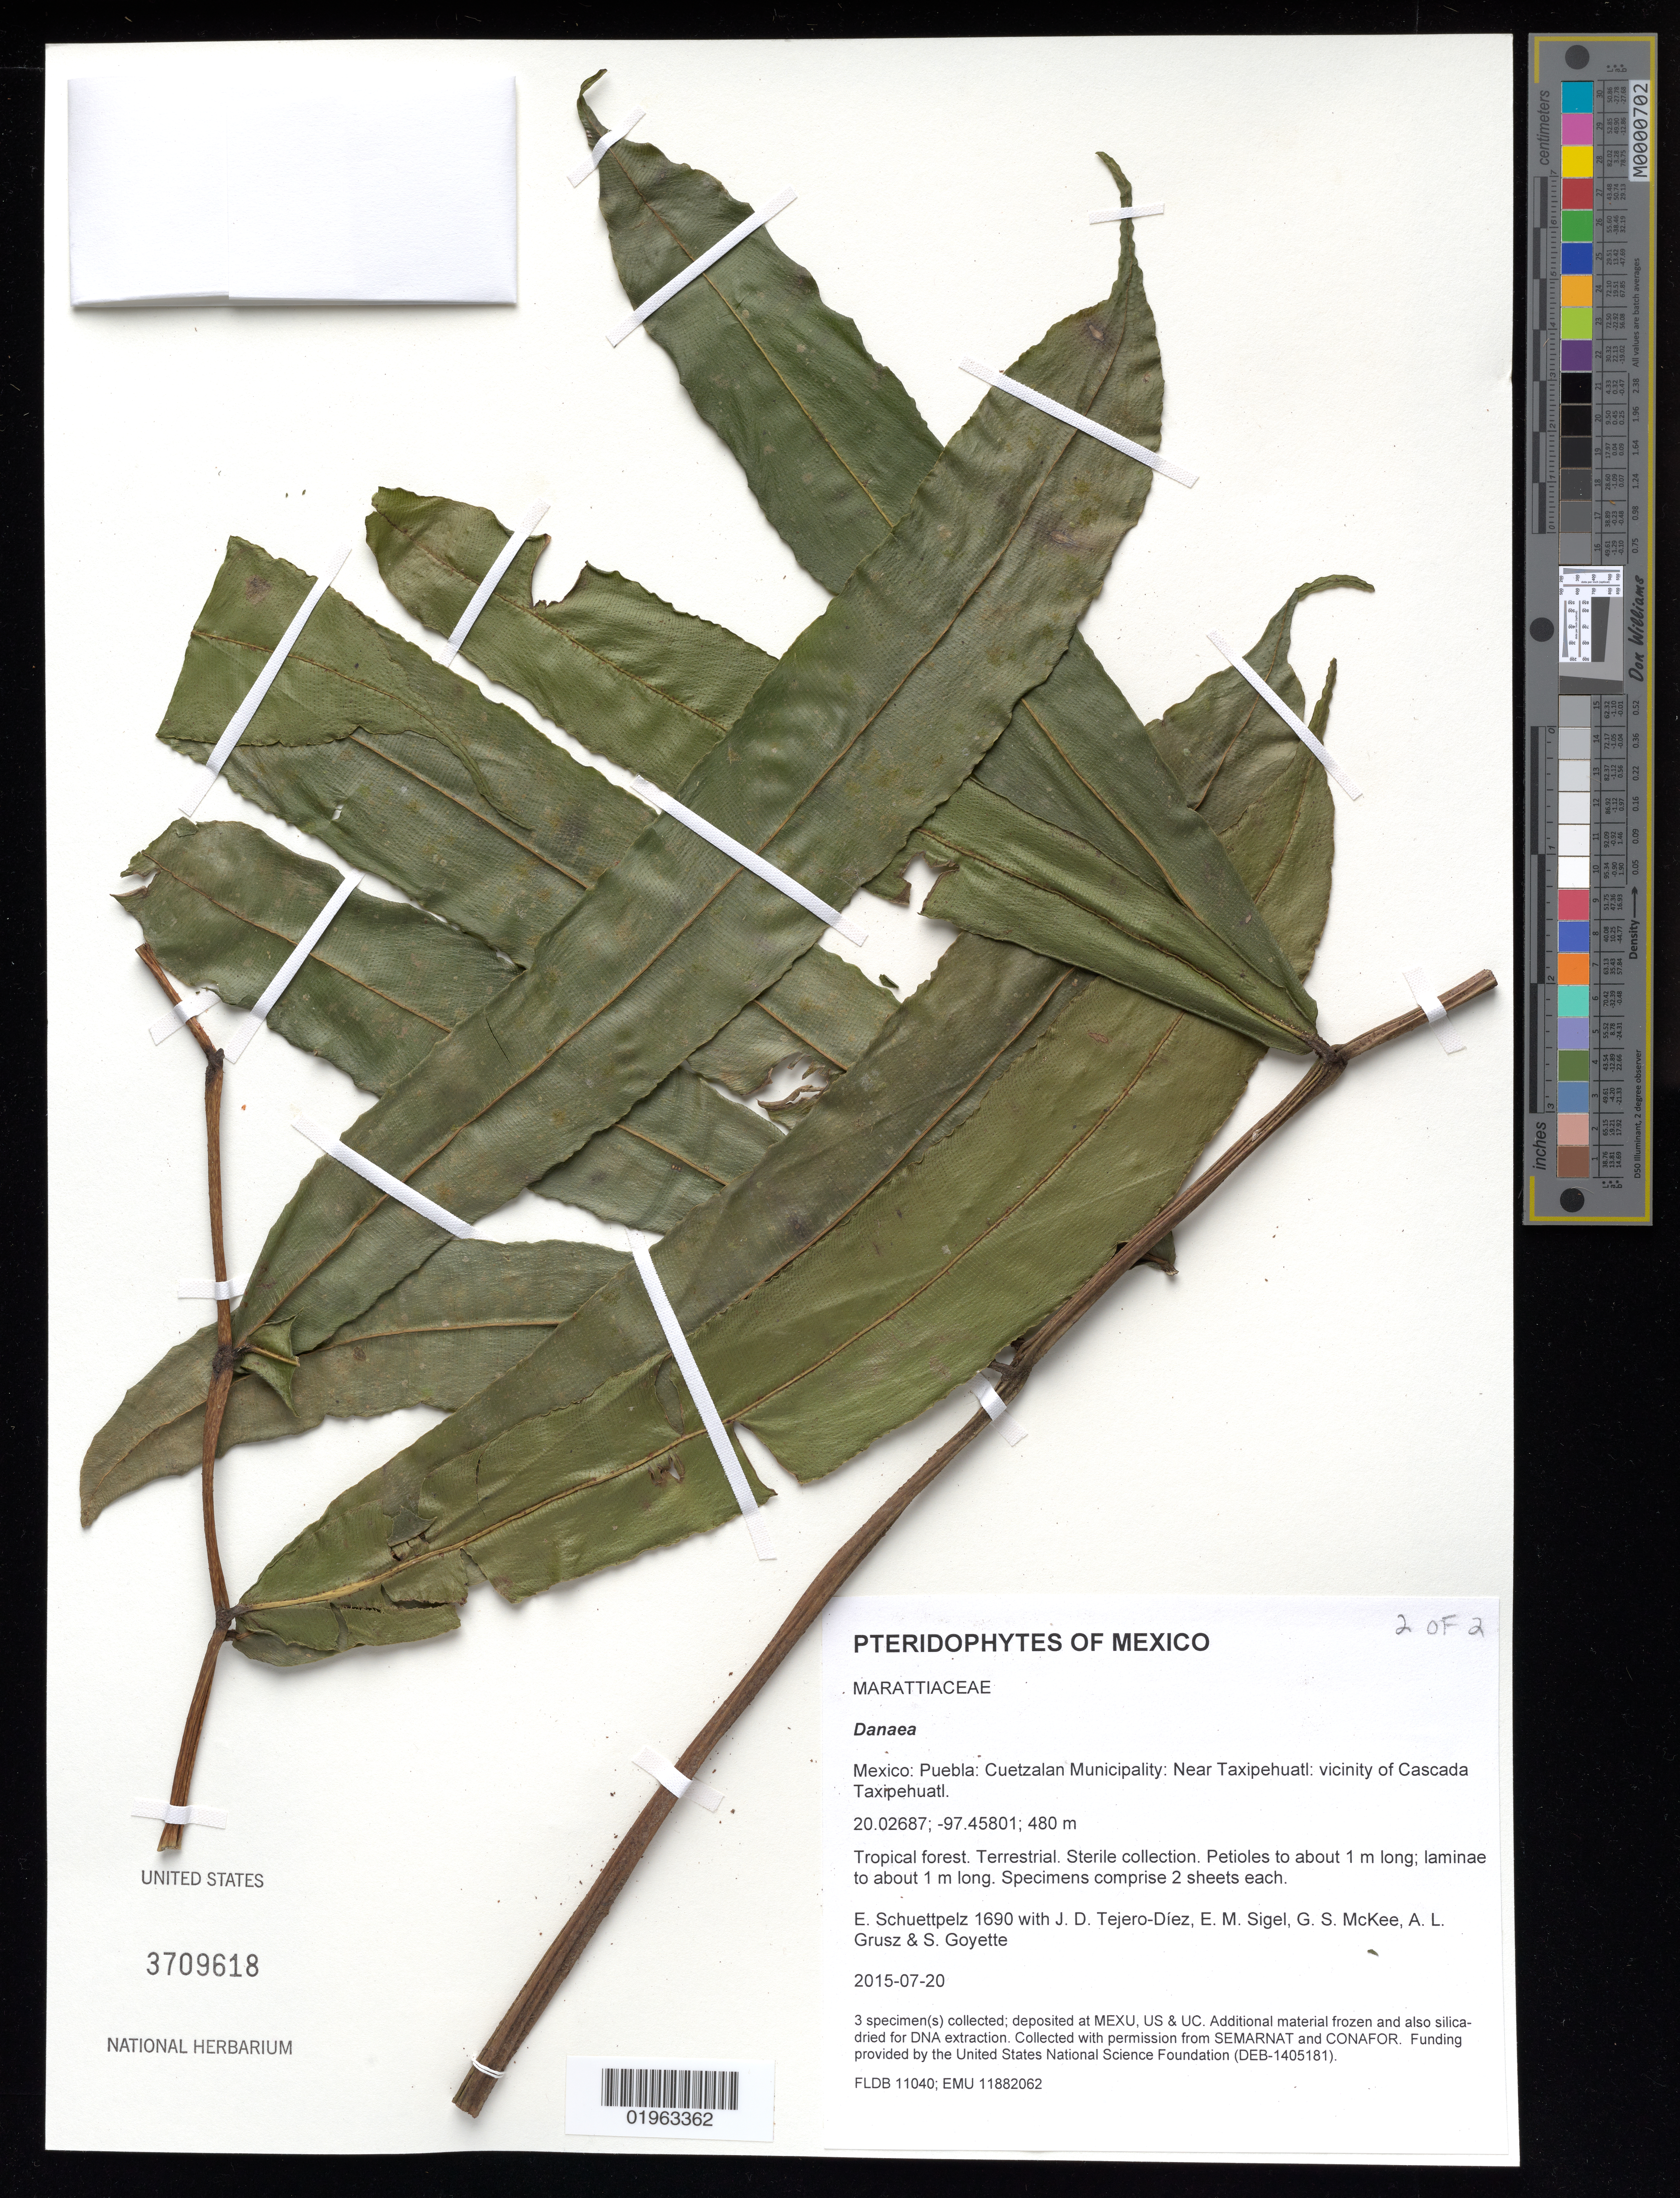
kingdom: Plantae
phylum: Tracheophyta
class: Polypodiopsida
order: Marattiales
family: Marattiaceae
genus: Danaea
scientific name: Danaea sp.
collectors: E. Schuettpelz, D. Tejero-Díez, E. M. Sigel, G. S. McKee & A. Grusz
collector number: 1690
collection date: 2015-07-20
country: Mexico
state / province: Puebla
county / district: Cuetzalan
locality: Near Taxipehuatl: vicinity of Cascada Taxipehuatl.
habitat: Tropical forest.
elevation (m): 480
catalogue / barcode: US 3709618